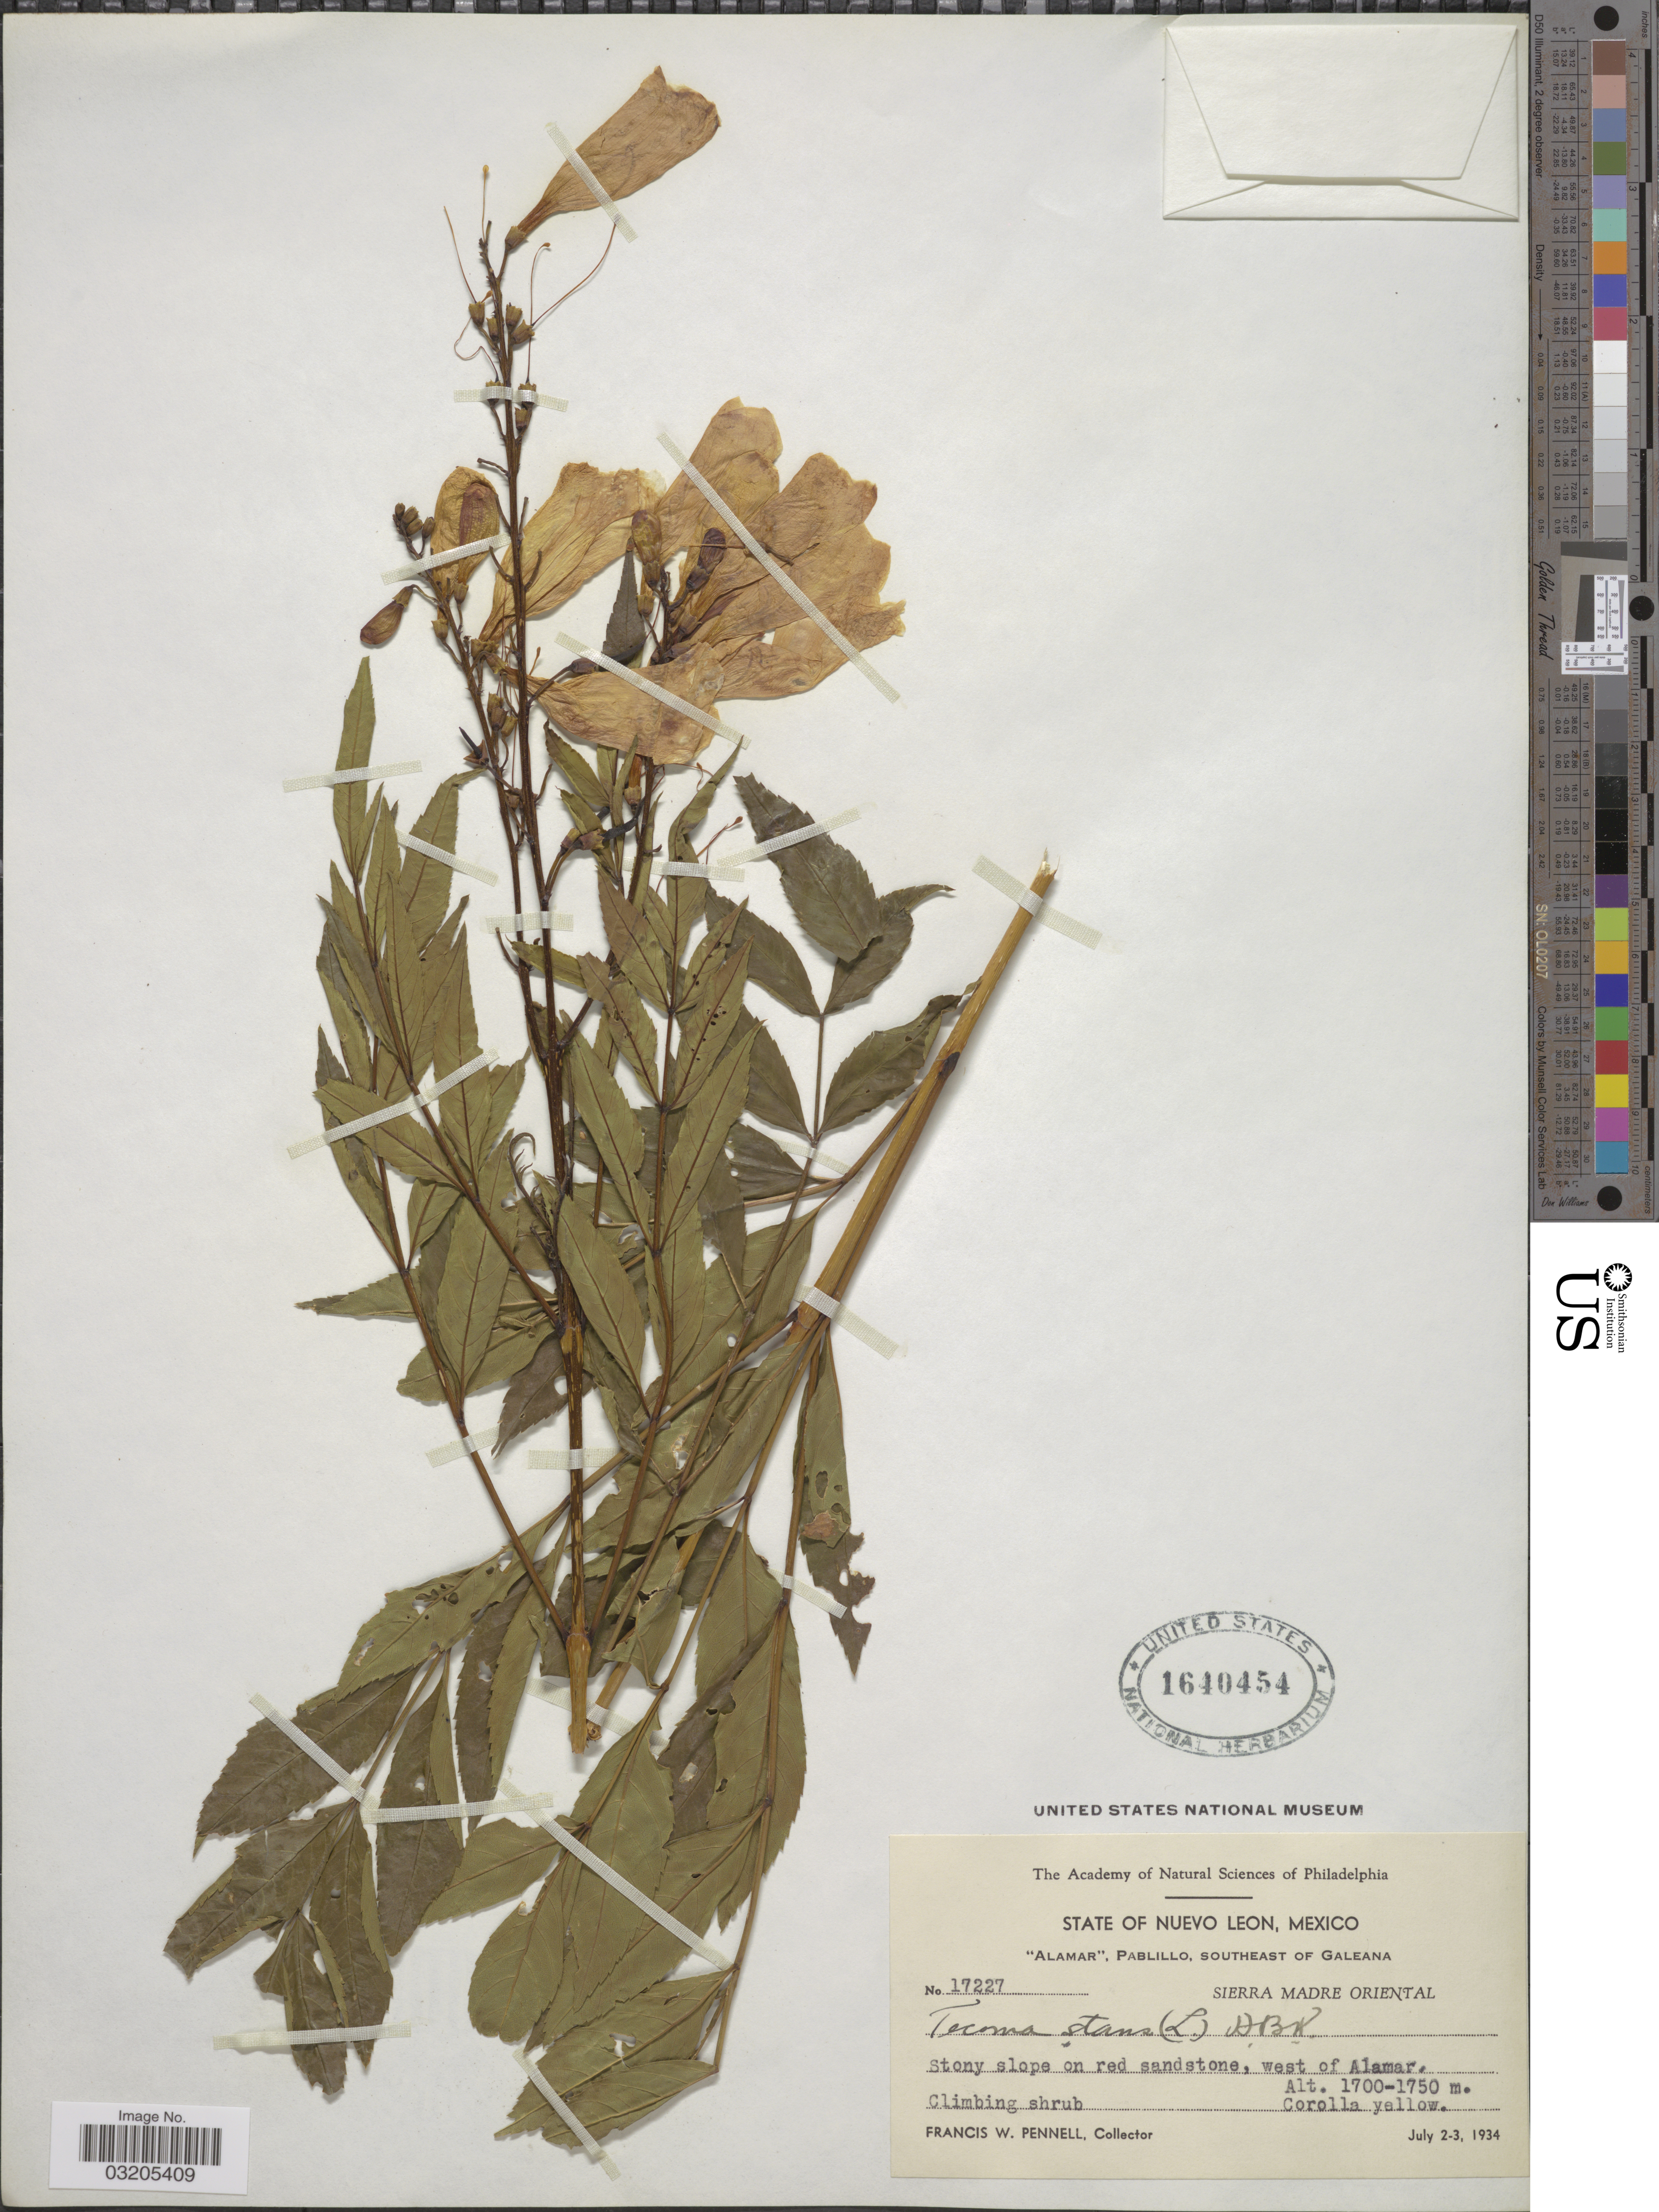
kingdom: Plantae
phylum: Tracheophyta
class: Magnoliopsida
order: Lamiales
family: Bignoniaceae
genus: Tecoma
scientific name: Tecoma stans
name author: (L.) Juss. ex Kunth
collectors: F. W. Pennell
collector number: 17227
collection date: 1934-07-02/1934-07-03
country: Mexico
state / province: Nuevo León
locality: Alamar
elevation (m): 1700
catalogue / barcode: US 1640454